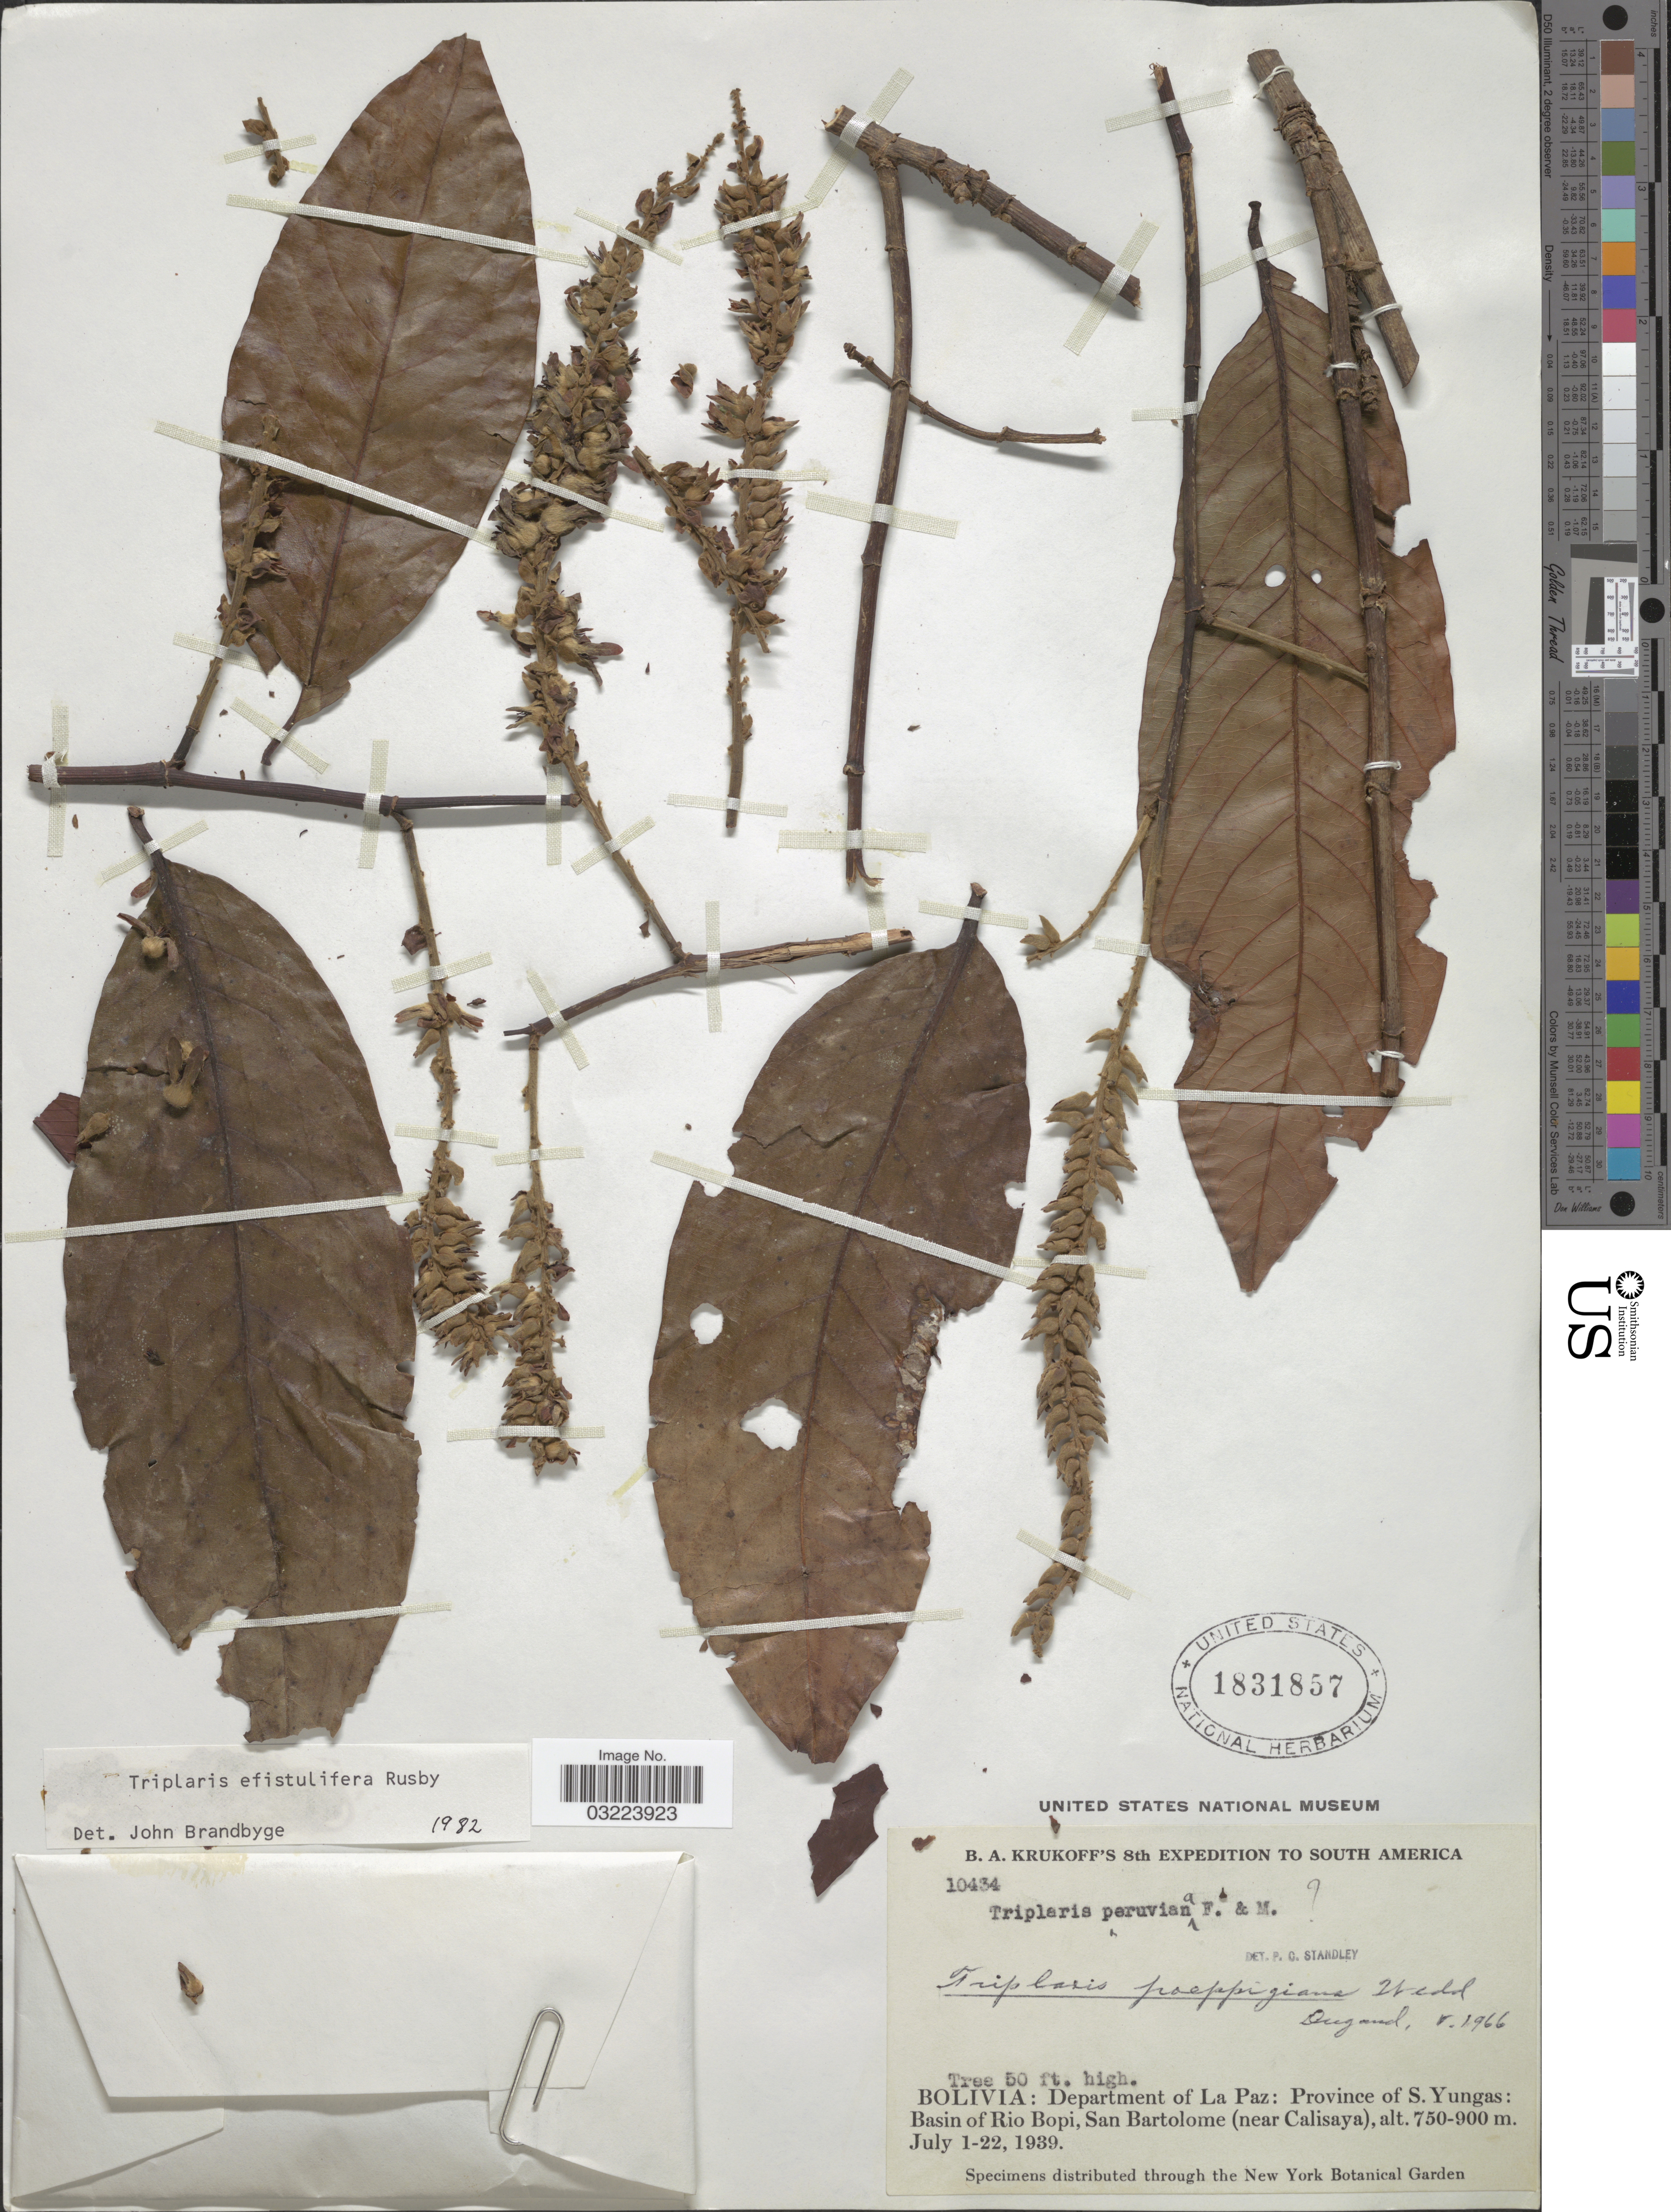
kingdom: Plantae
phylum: Tracheophyta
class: Magnoliopsida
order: Caryophyllales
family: Polygonaceae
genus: Triplaris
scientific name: Triplaris efistulifera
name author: Rusby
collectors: B. A. Krukoff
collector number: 10434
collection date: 1939-07-01/1939-07-22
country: Bolivia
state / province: La Paz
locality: Department of La Paz: Province of S. Yungas: Basin of Rio Bopi, San Bartolome (near Calisaya).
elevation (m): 750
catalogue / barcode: US 1831857